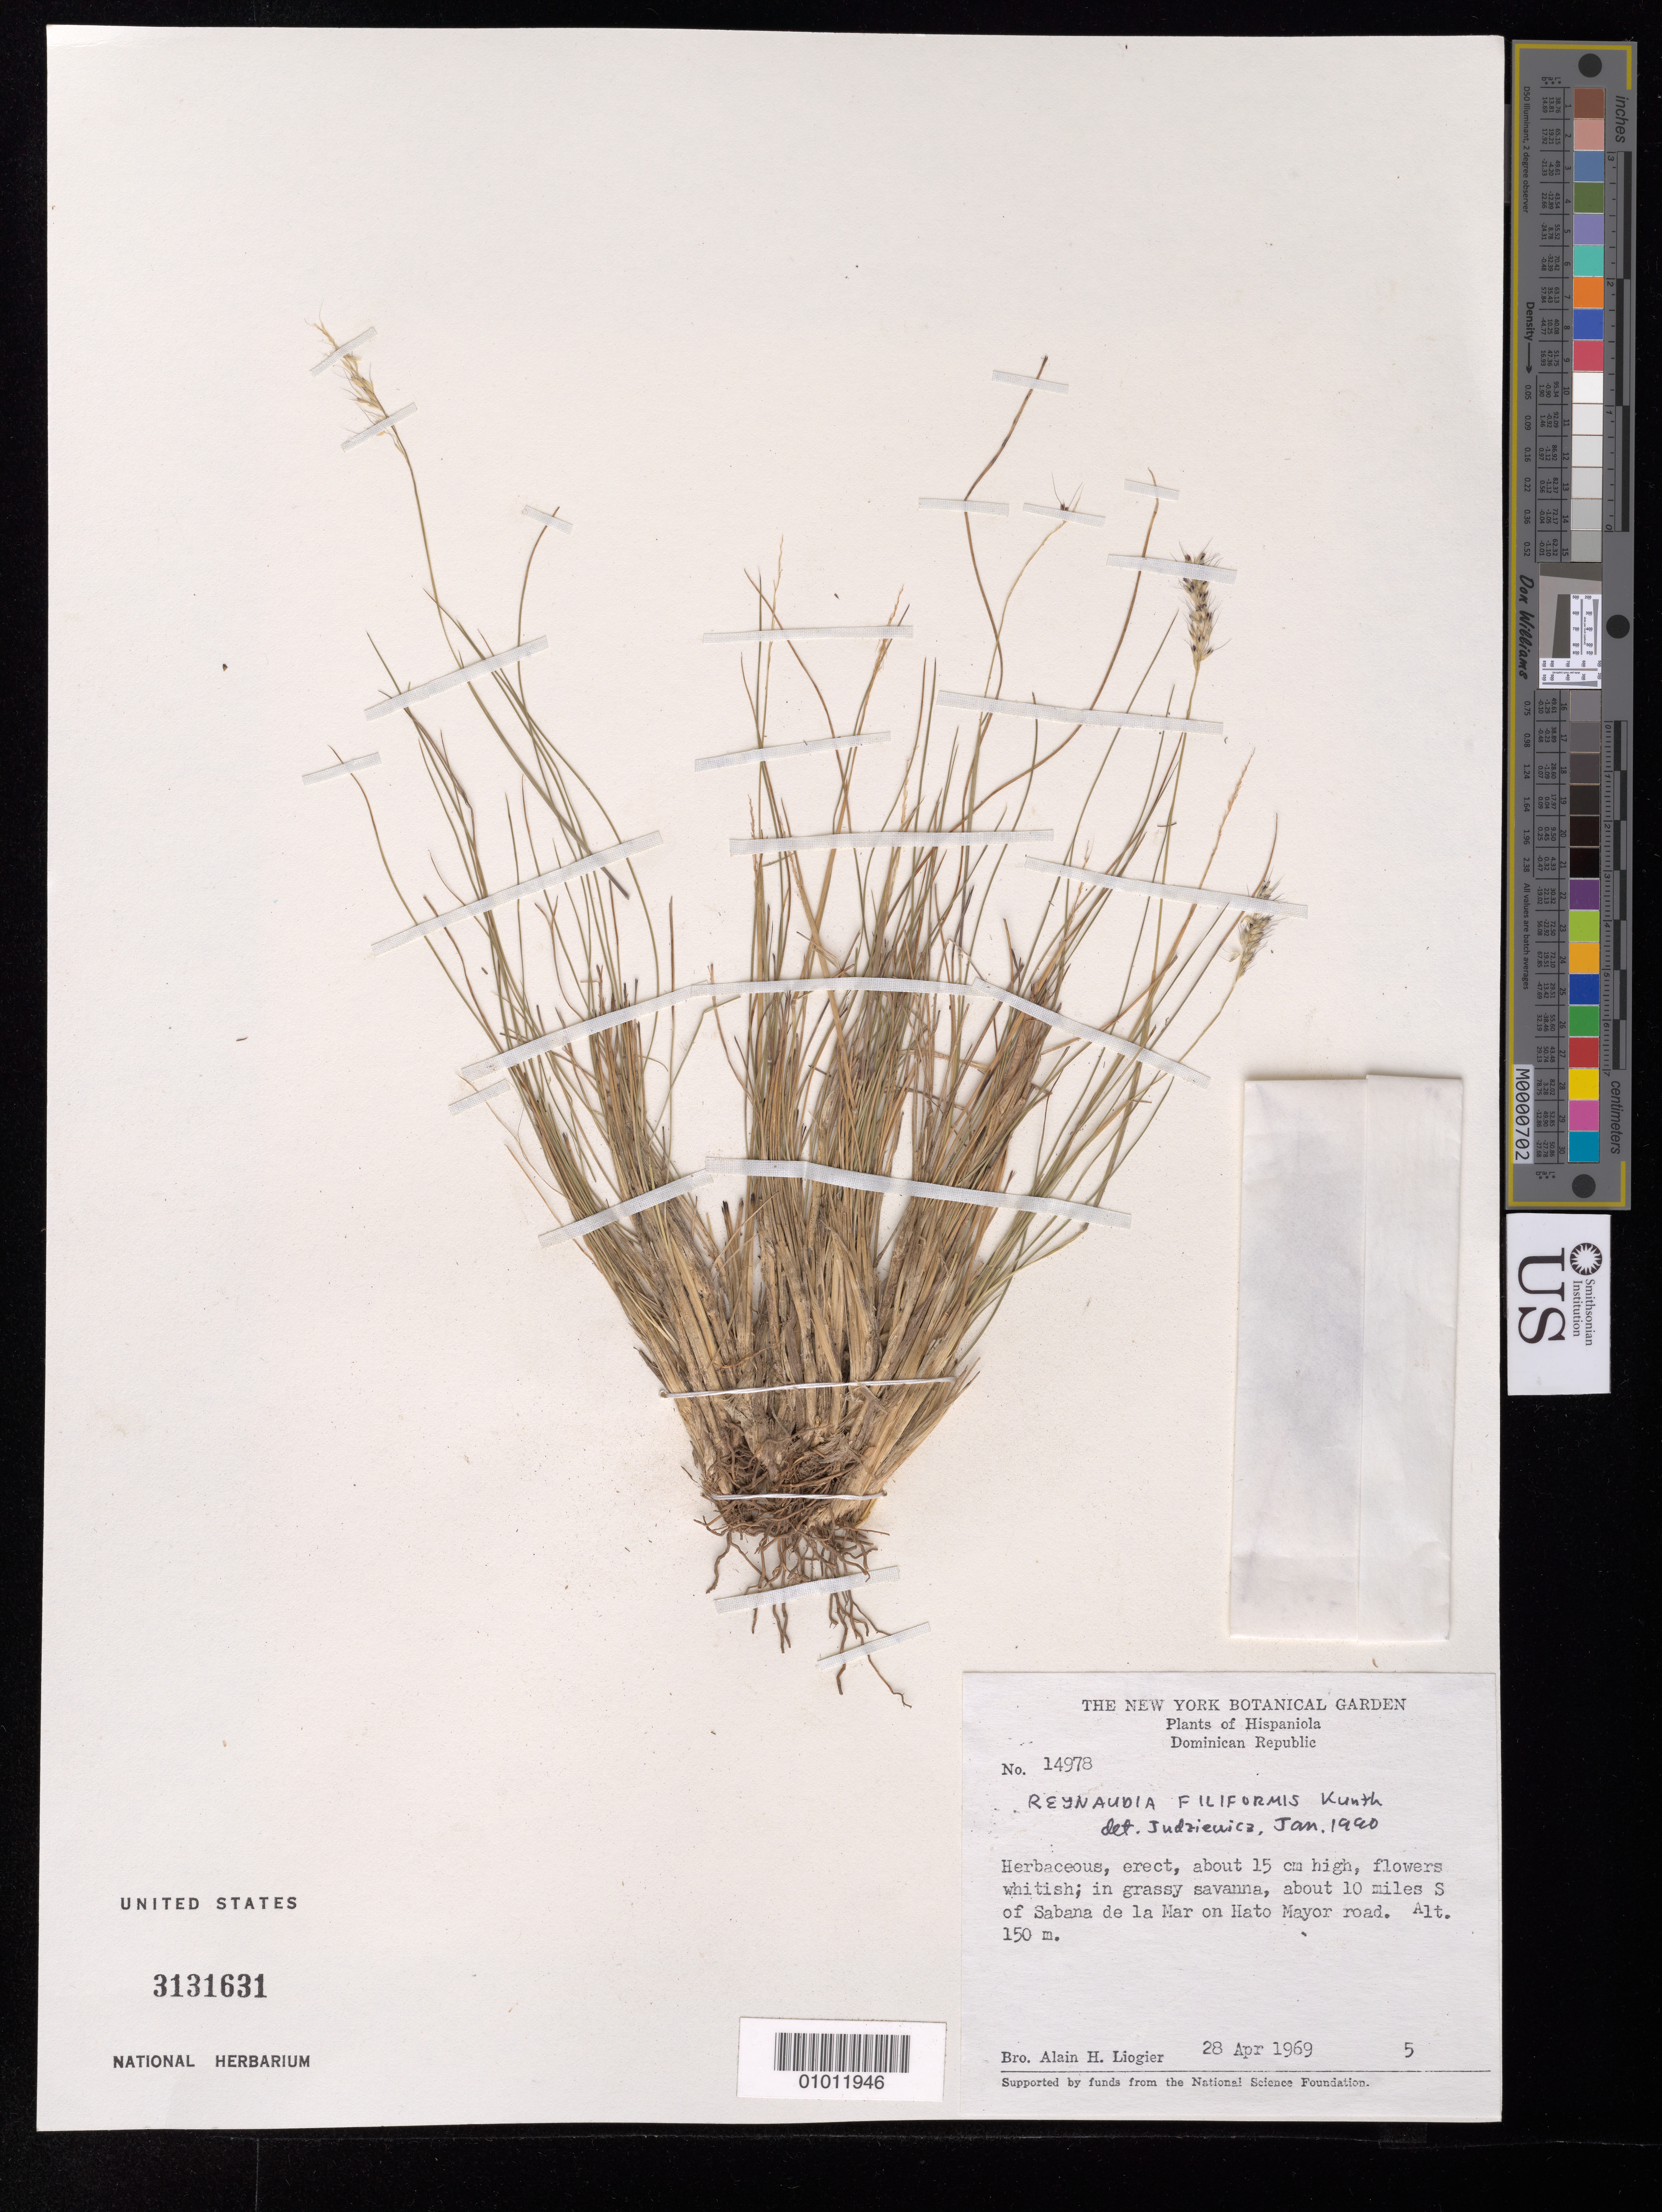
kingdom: Plantae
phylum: Tracheophyta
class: Liliopsida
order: Poales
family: Poaceae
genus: Reynaudia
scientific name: Reynaudia filiformis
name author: (Spreng. ex Schult.) Kunth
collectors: A. H. Liogier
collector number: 14978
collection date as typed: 28 Apr 1969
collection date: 1969-04-28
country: Dominican Republic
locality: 10 miles N of Sabana de la Mar on Hato Mayor rd.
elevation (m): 150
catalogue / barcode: US 3131631